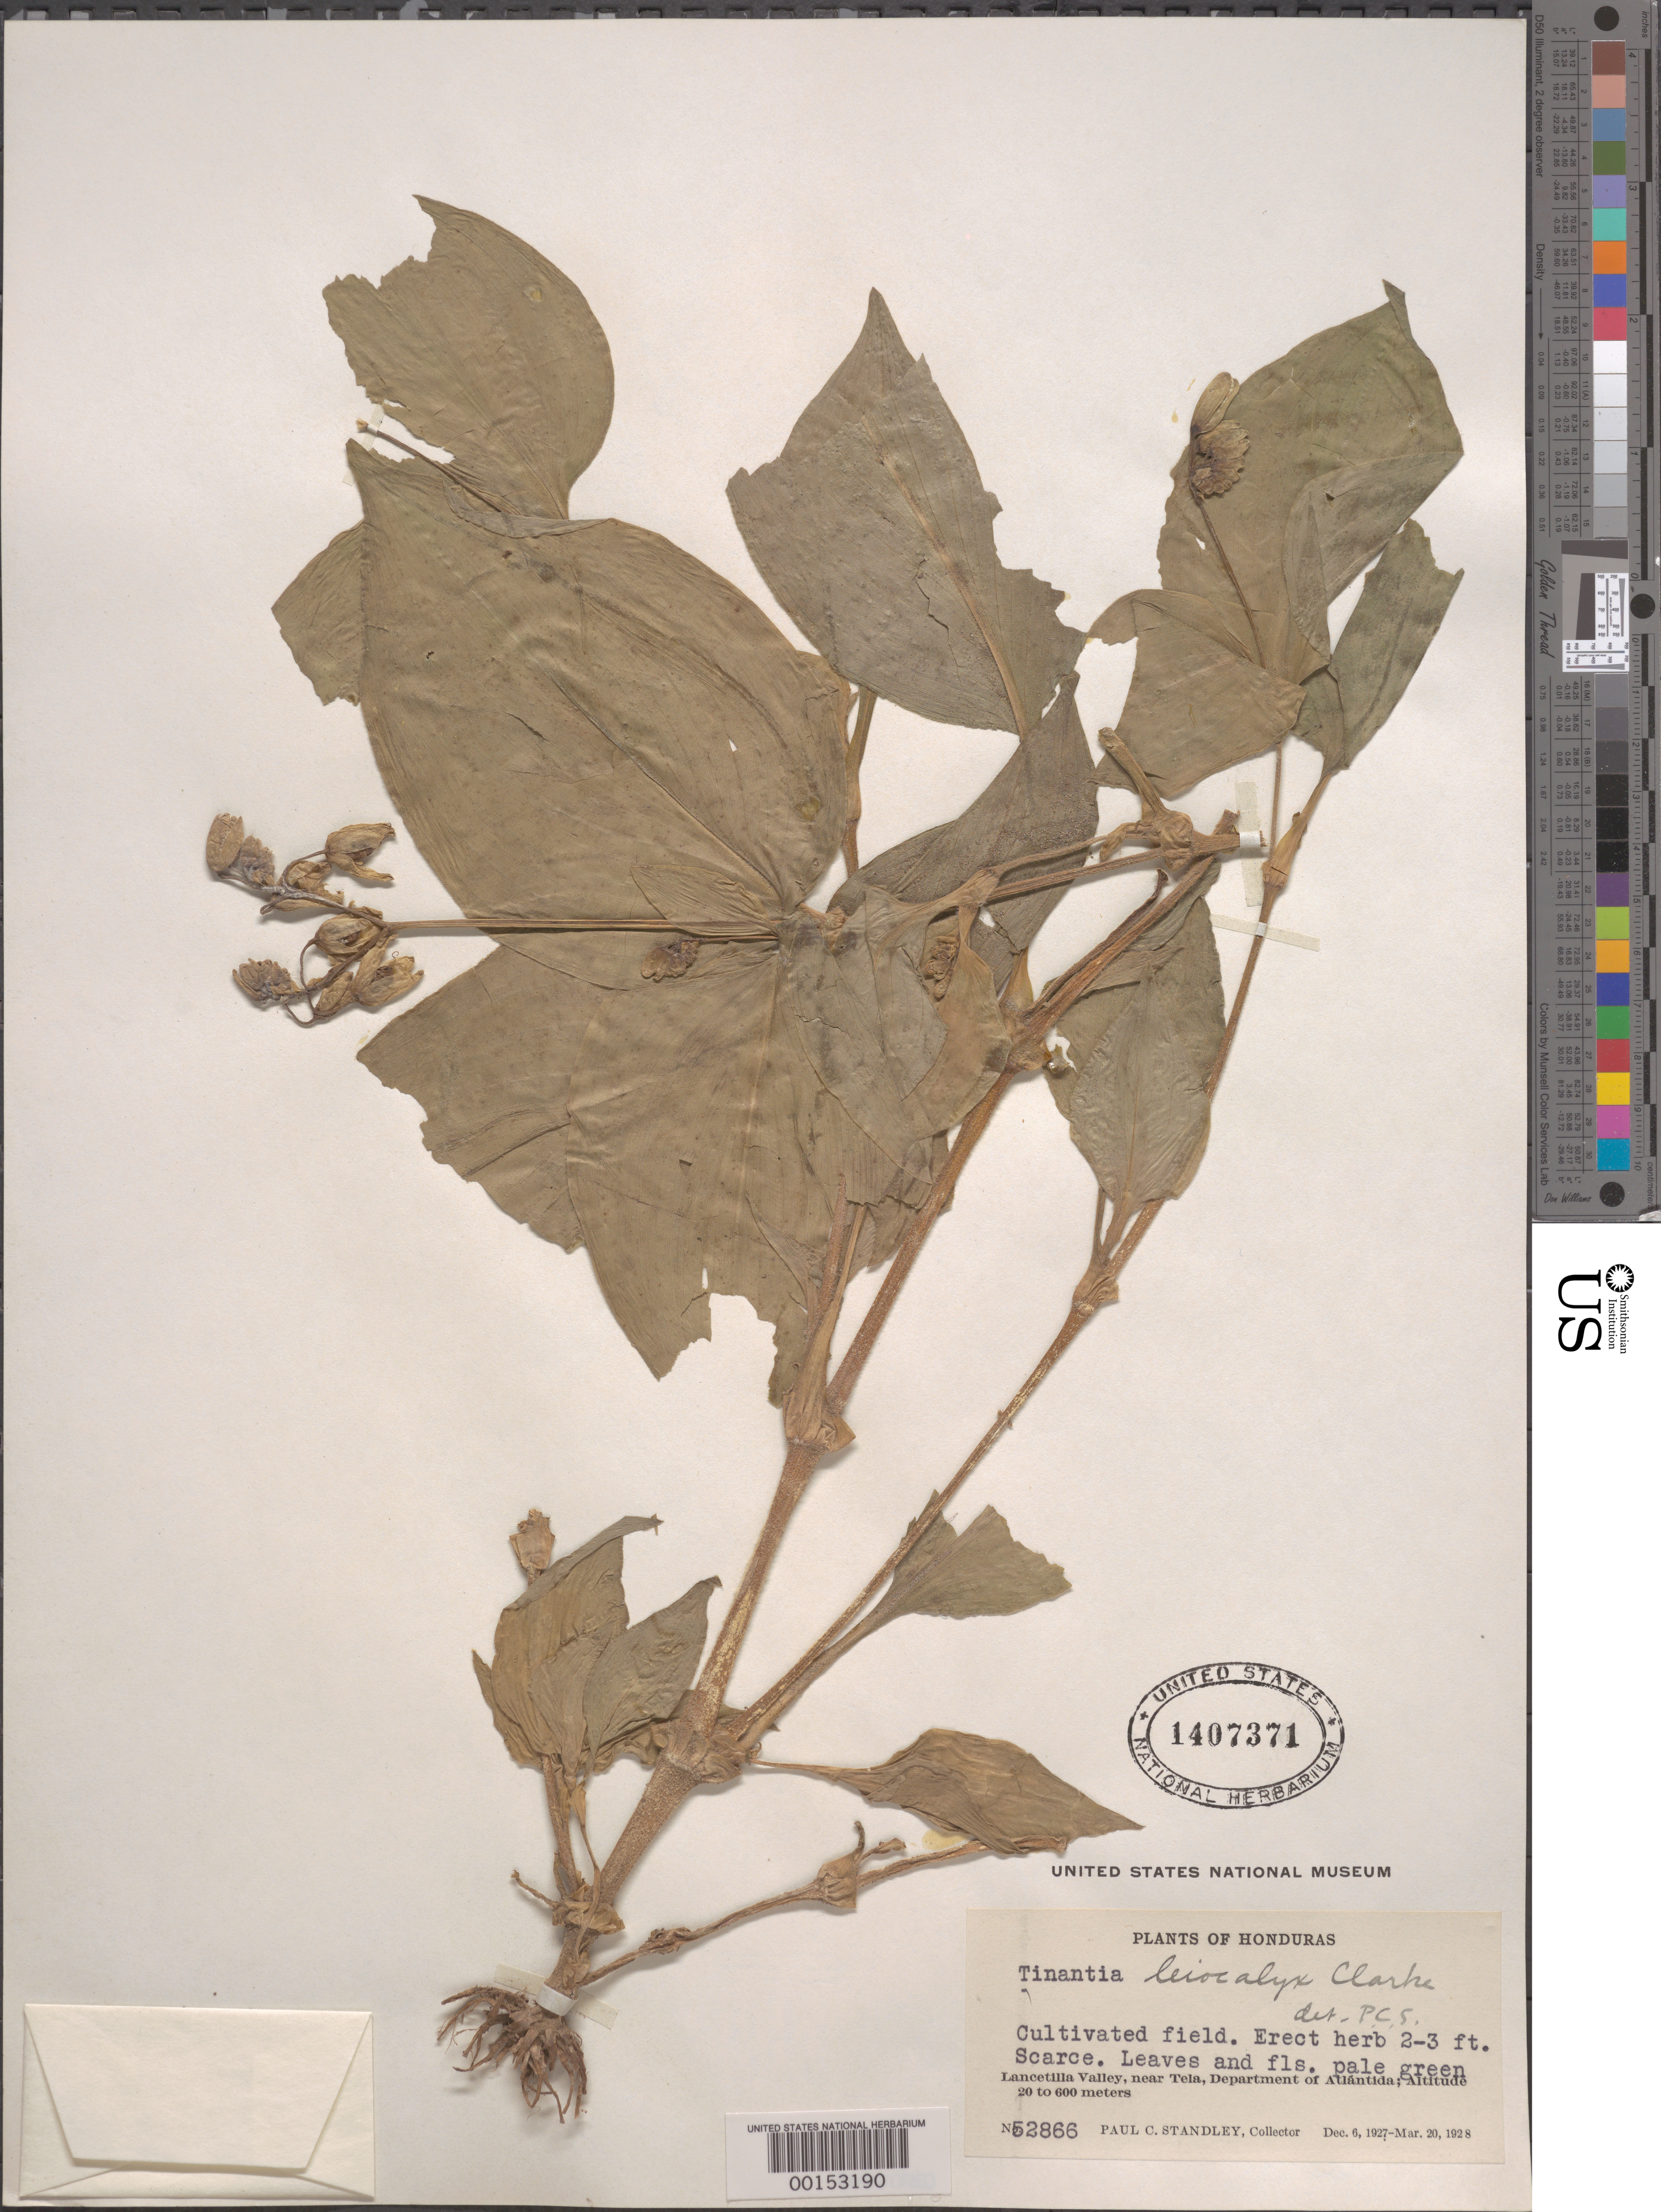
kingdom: Plantae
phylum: Tracheophyta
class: Liliopsida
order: Commelinales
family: Commelinaceae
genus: Tinantia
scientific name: Tinantia leiocalyx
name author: C.B. Clarke in Donn. Sm.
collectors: P. C. Standley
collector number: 52866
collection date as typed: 06 Dec 1927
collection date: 1927-12-06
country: Honduras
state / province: Atlántida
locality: Lancetilla Valley, near Tela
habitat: Cultivated field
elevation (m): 20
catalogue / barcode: US 1407371